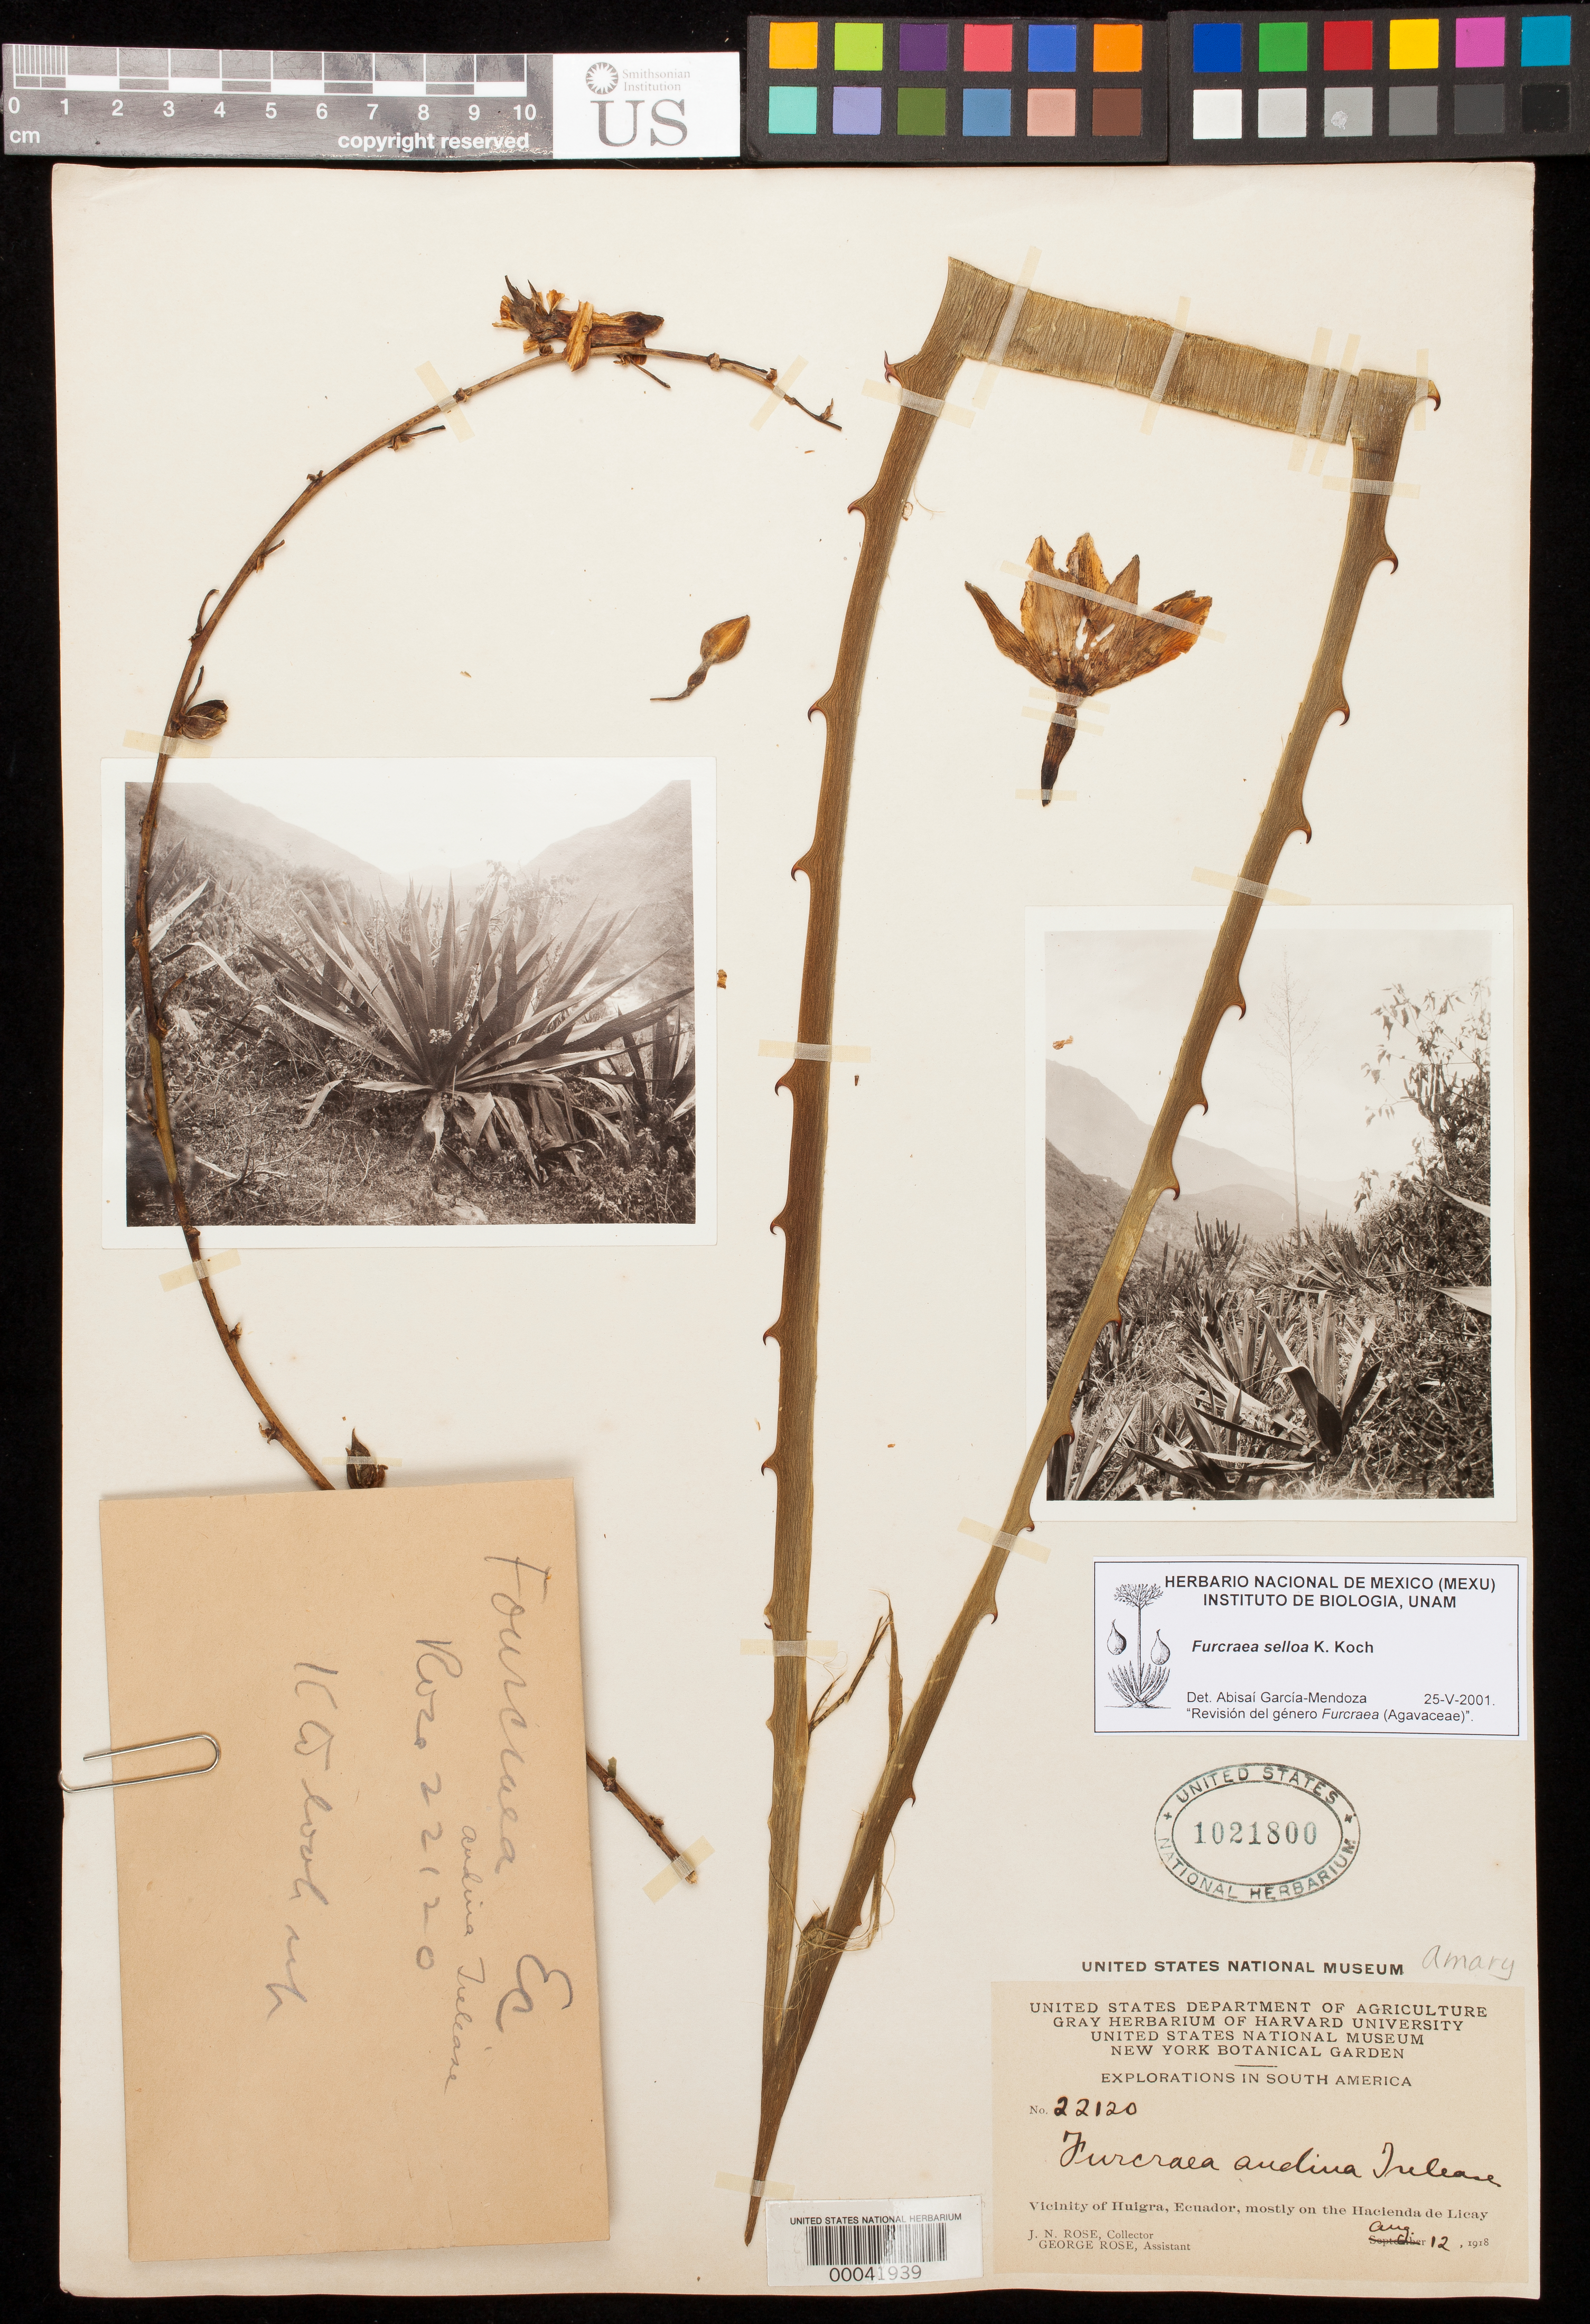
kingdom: Plantae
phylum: Tracheophyta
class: Liliopsida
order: Asparagales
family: Asparagaceae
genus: Furcraea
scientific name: Furcraea selloa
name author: K. Koch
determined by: García-Mendoza, A.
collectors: J. N. Rose & G. Rose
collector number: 22120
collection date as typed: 12 Aug 1918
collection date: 1918-08-12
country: Ecuador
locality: Vicinity of Huigra, mostly on Hacienda de Licay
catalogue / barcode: US 1021800